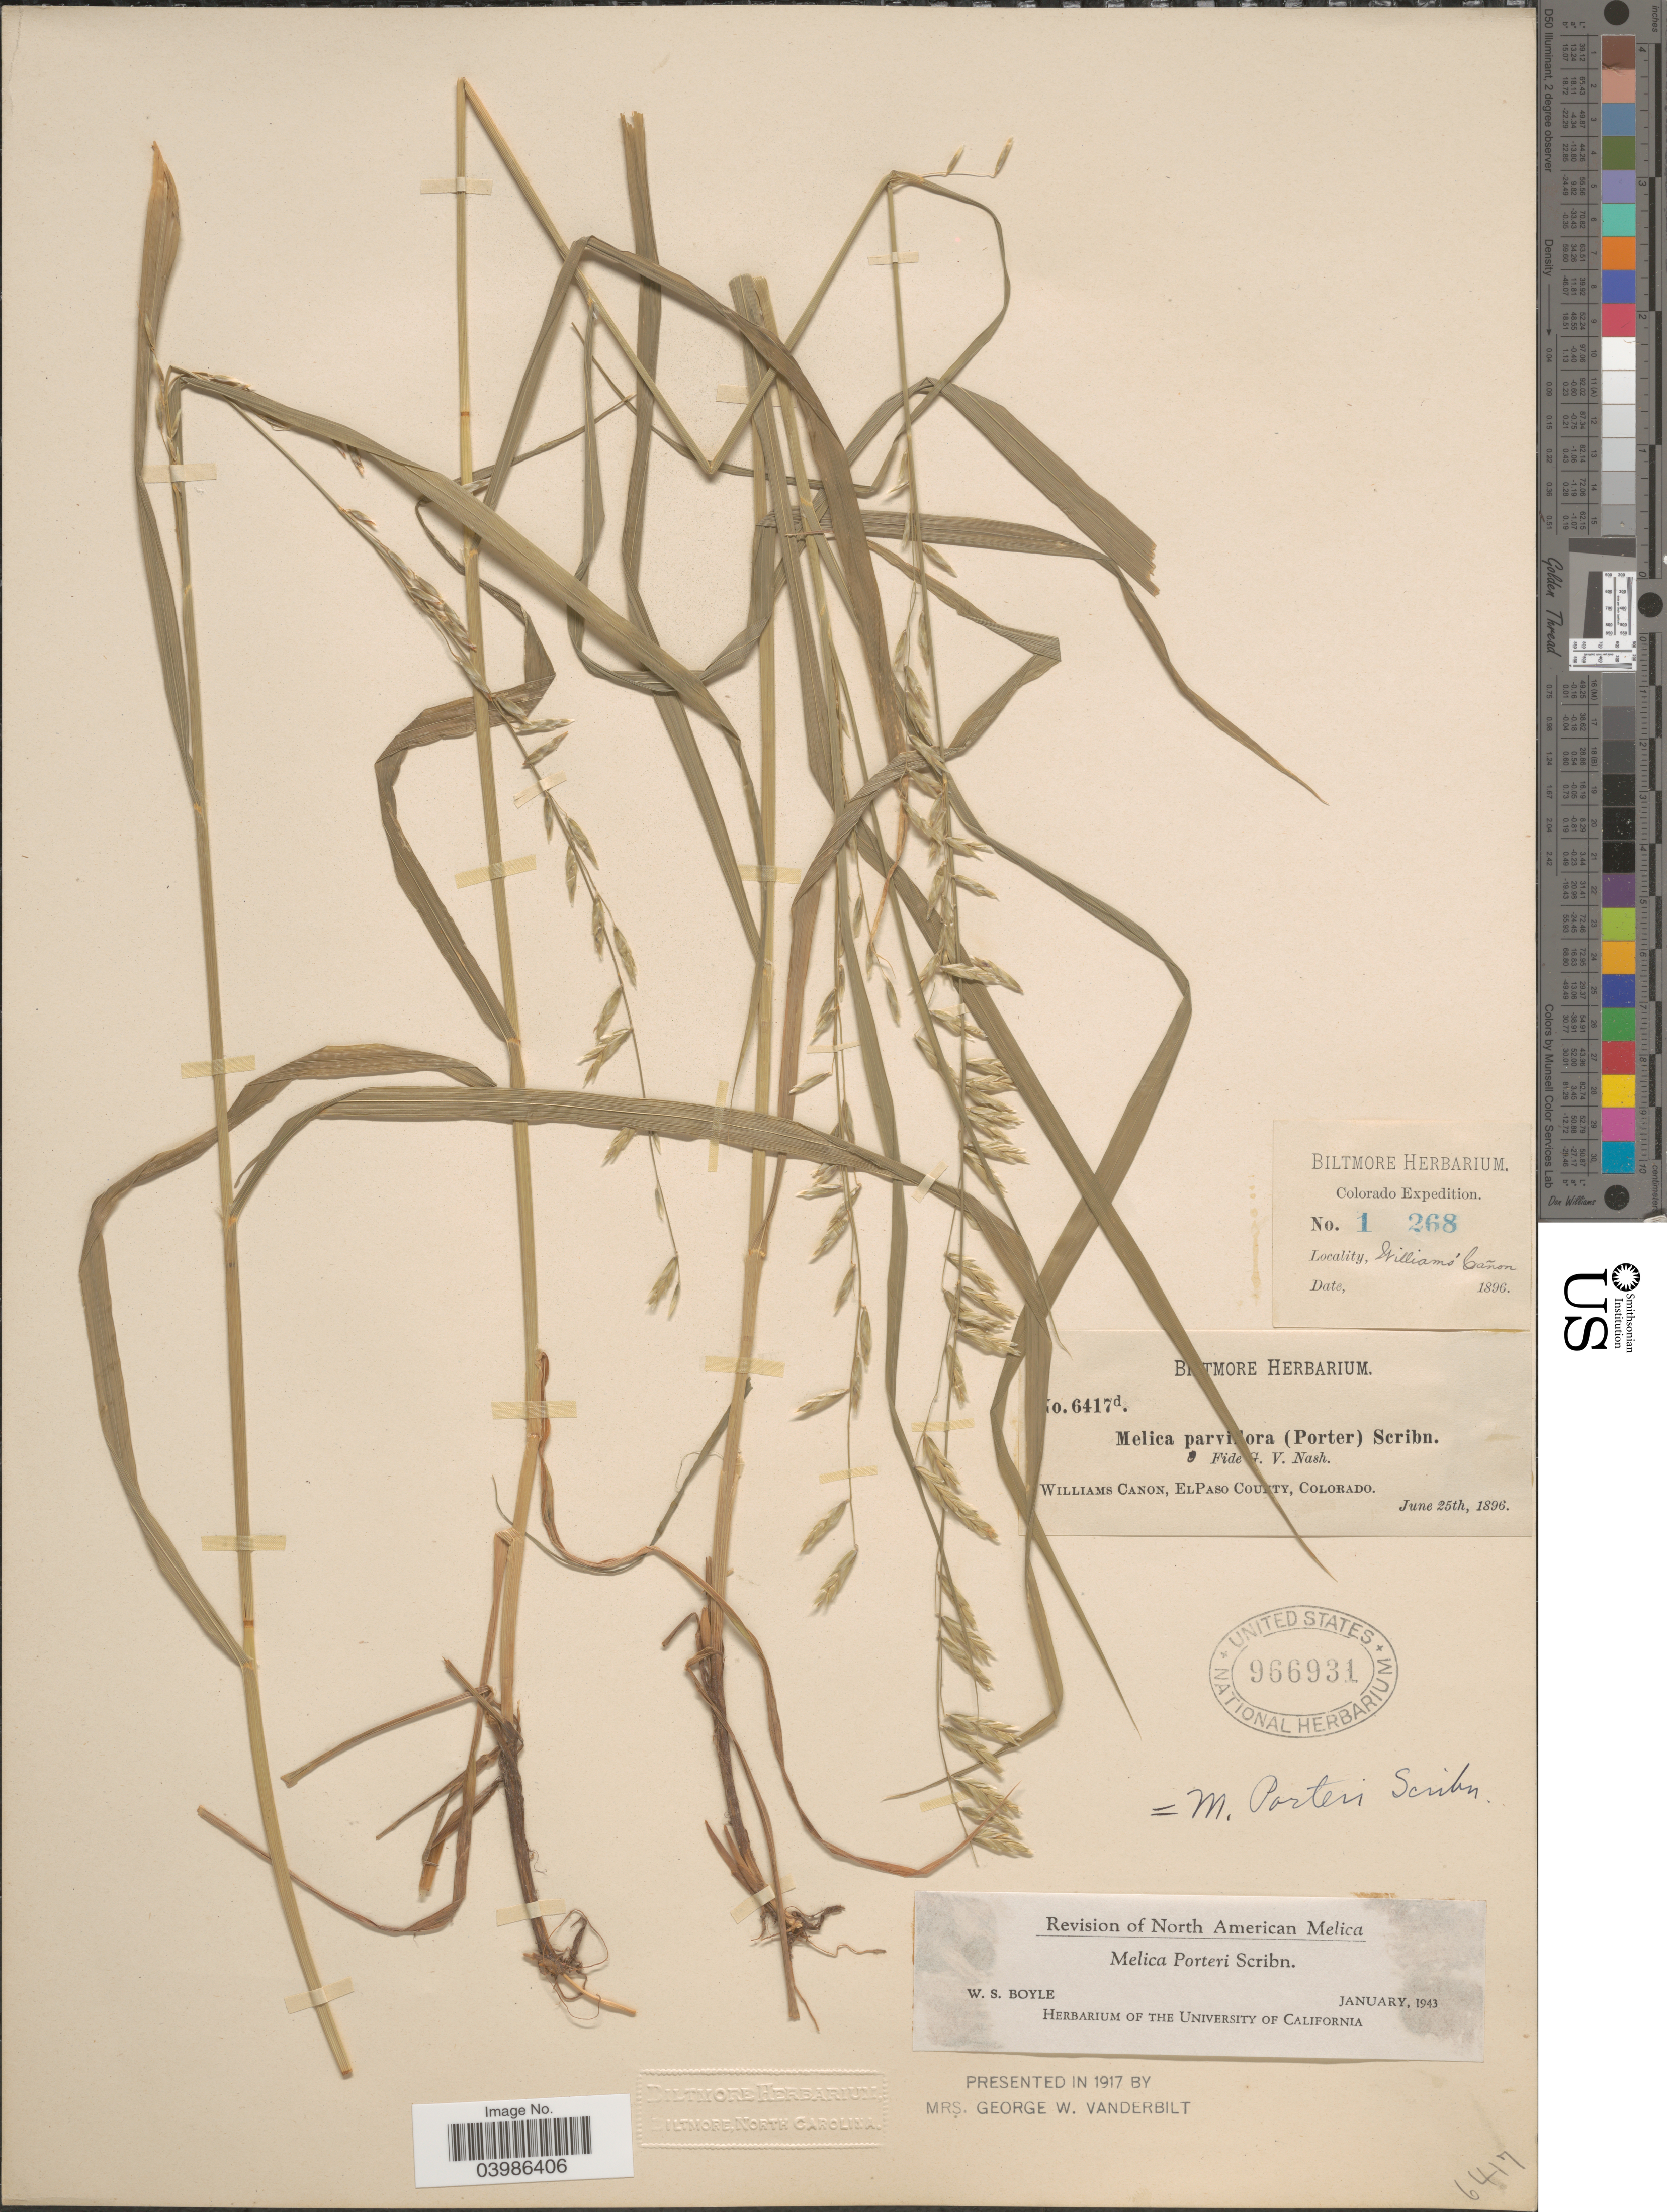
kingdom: Plantae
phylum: Tracheophyta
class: Liliopsida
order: Poales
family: Poaceae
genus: Melica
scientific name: Melica porteri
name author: Scribn.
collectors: ex herb. Biltmore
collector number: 6417d/1268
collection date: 1896-06-25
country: United States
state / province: Colorado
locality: William Canon, ElPaso County.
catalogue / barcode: US 966931